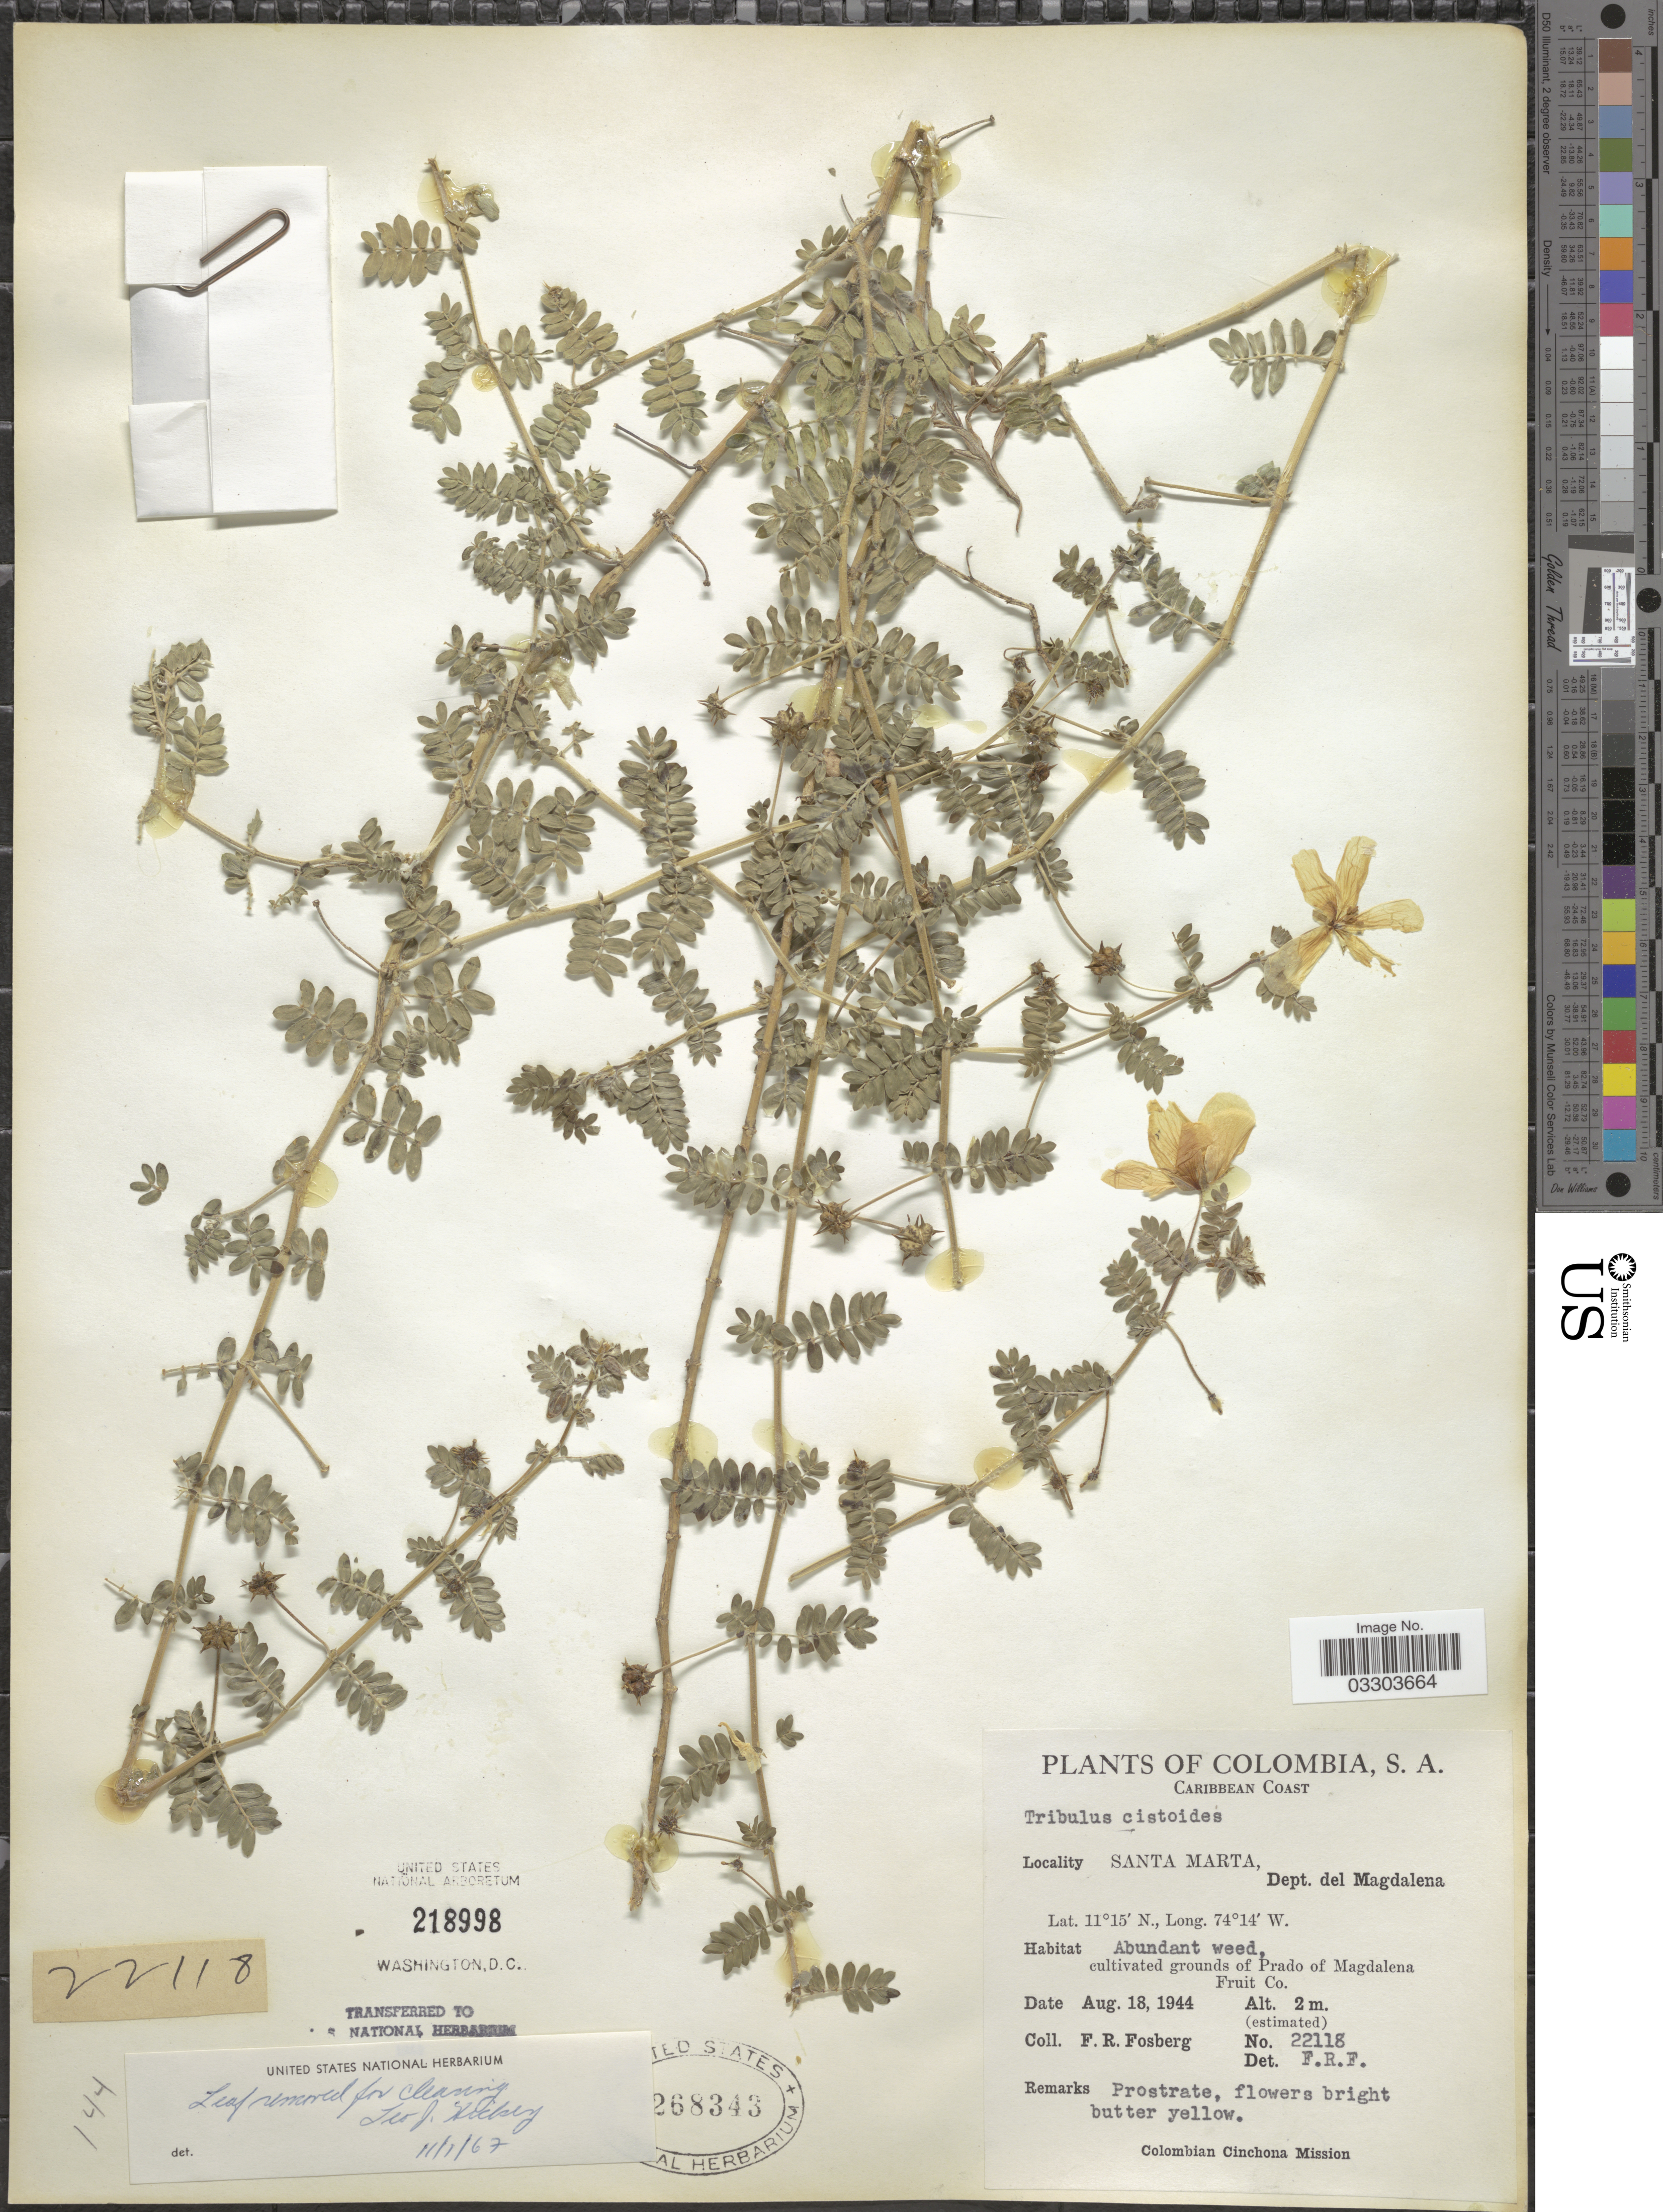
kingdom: Plantae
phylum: Tracheophyta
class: Magnoliopsida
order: Zygophyllales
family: Zygophyllaceae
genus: Tribulus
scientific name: Tribulus cistoides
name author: L.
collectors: F. R. Fosberg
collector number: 22118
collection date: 1944-08-18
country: Colombia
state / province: Magdalena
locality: Caribbean Coast. Santa Marta, Dept. del Magdalena. Grounds of Prado of Magdalena Fruit Co.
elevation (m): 2